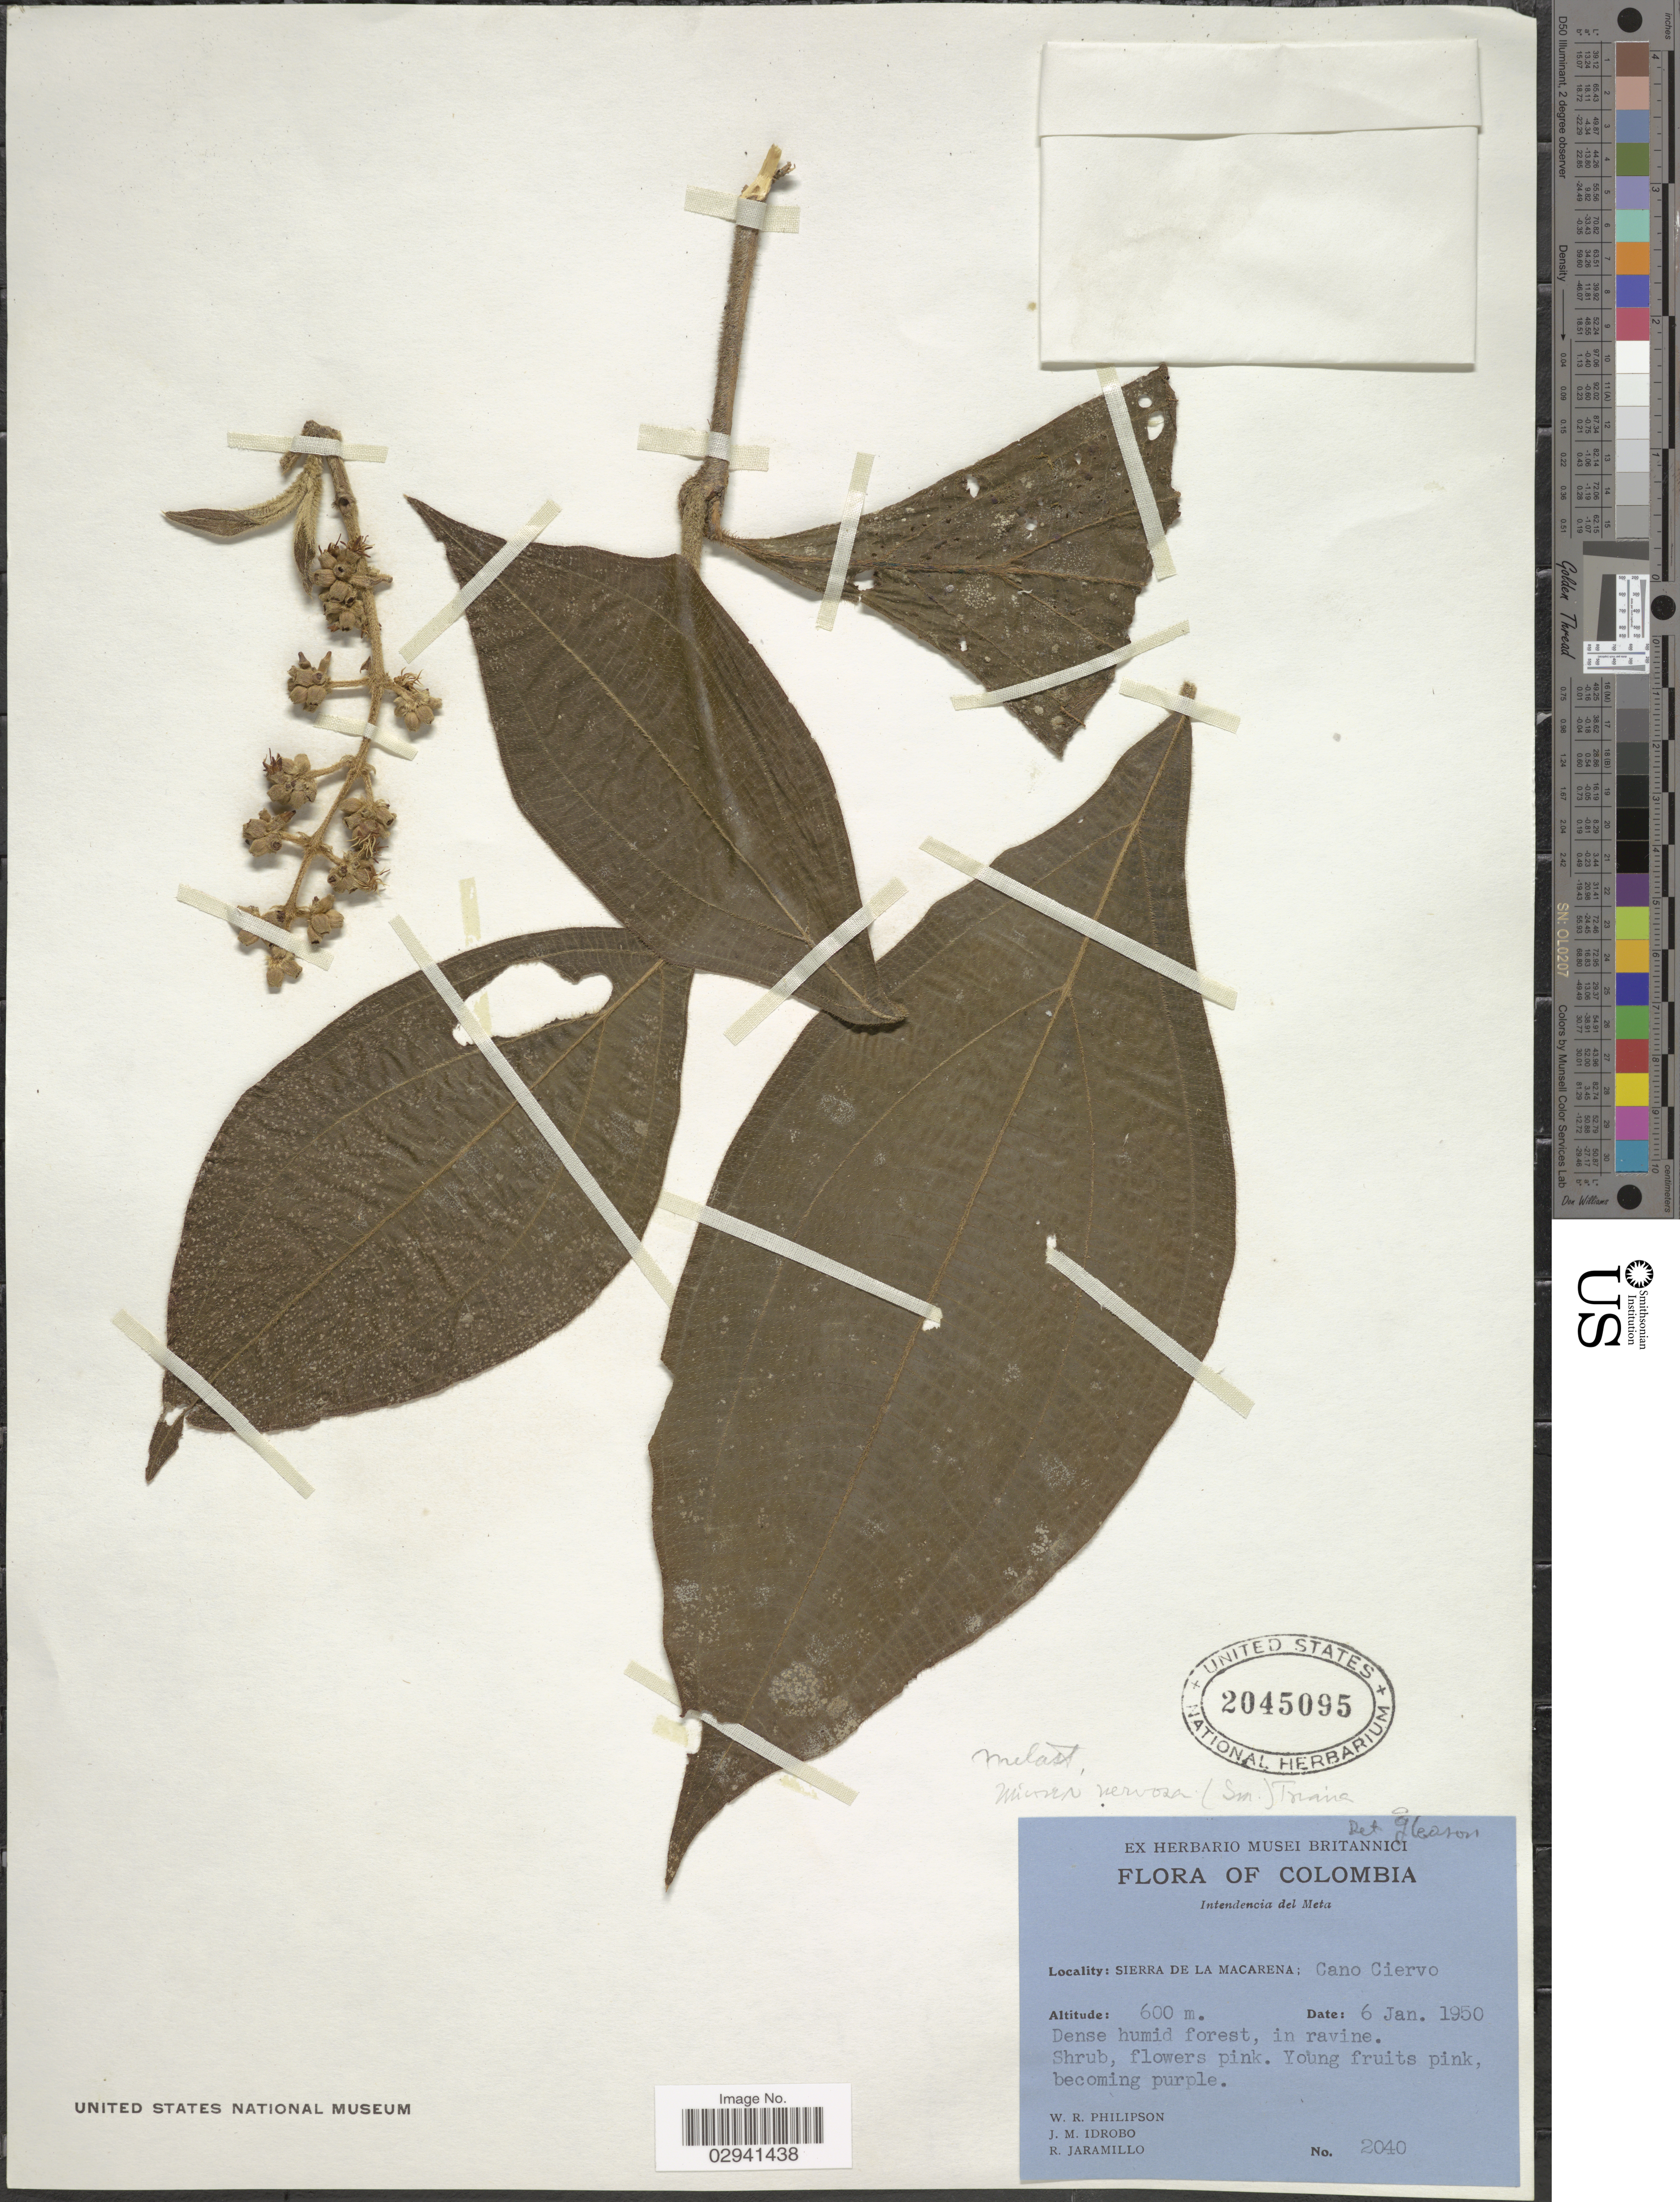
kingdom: Plantae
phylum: Tracheophyta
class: Magnoliopsida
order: Myrtales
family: Melastomataceae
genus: Miconia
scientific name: Miconia nervosa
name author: (Sm.) Triana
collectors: W. R. Philipson, J. M. Idrobo & R. Jaramillo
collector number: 2040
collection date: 1950-01-06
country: Colombia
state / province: Meta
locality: Intendencia del Meta, Sierra de la Macarena, Cano Ciervo.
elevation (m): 600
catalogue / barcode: US 2045095